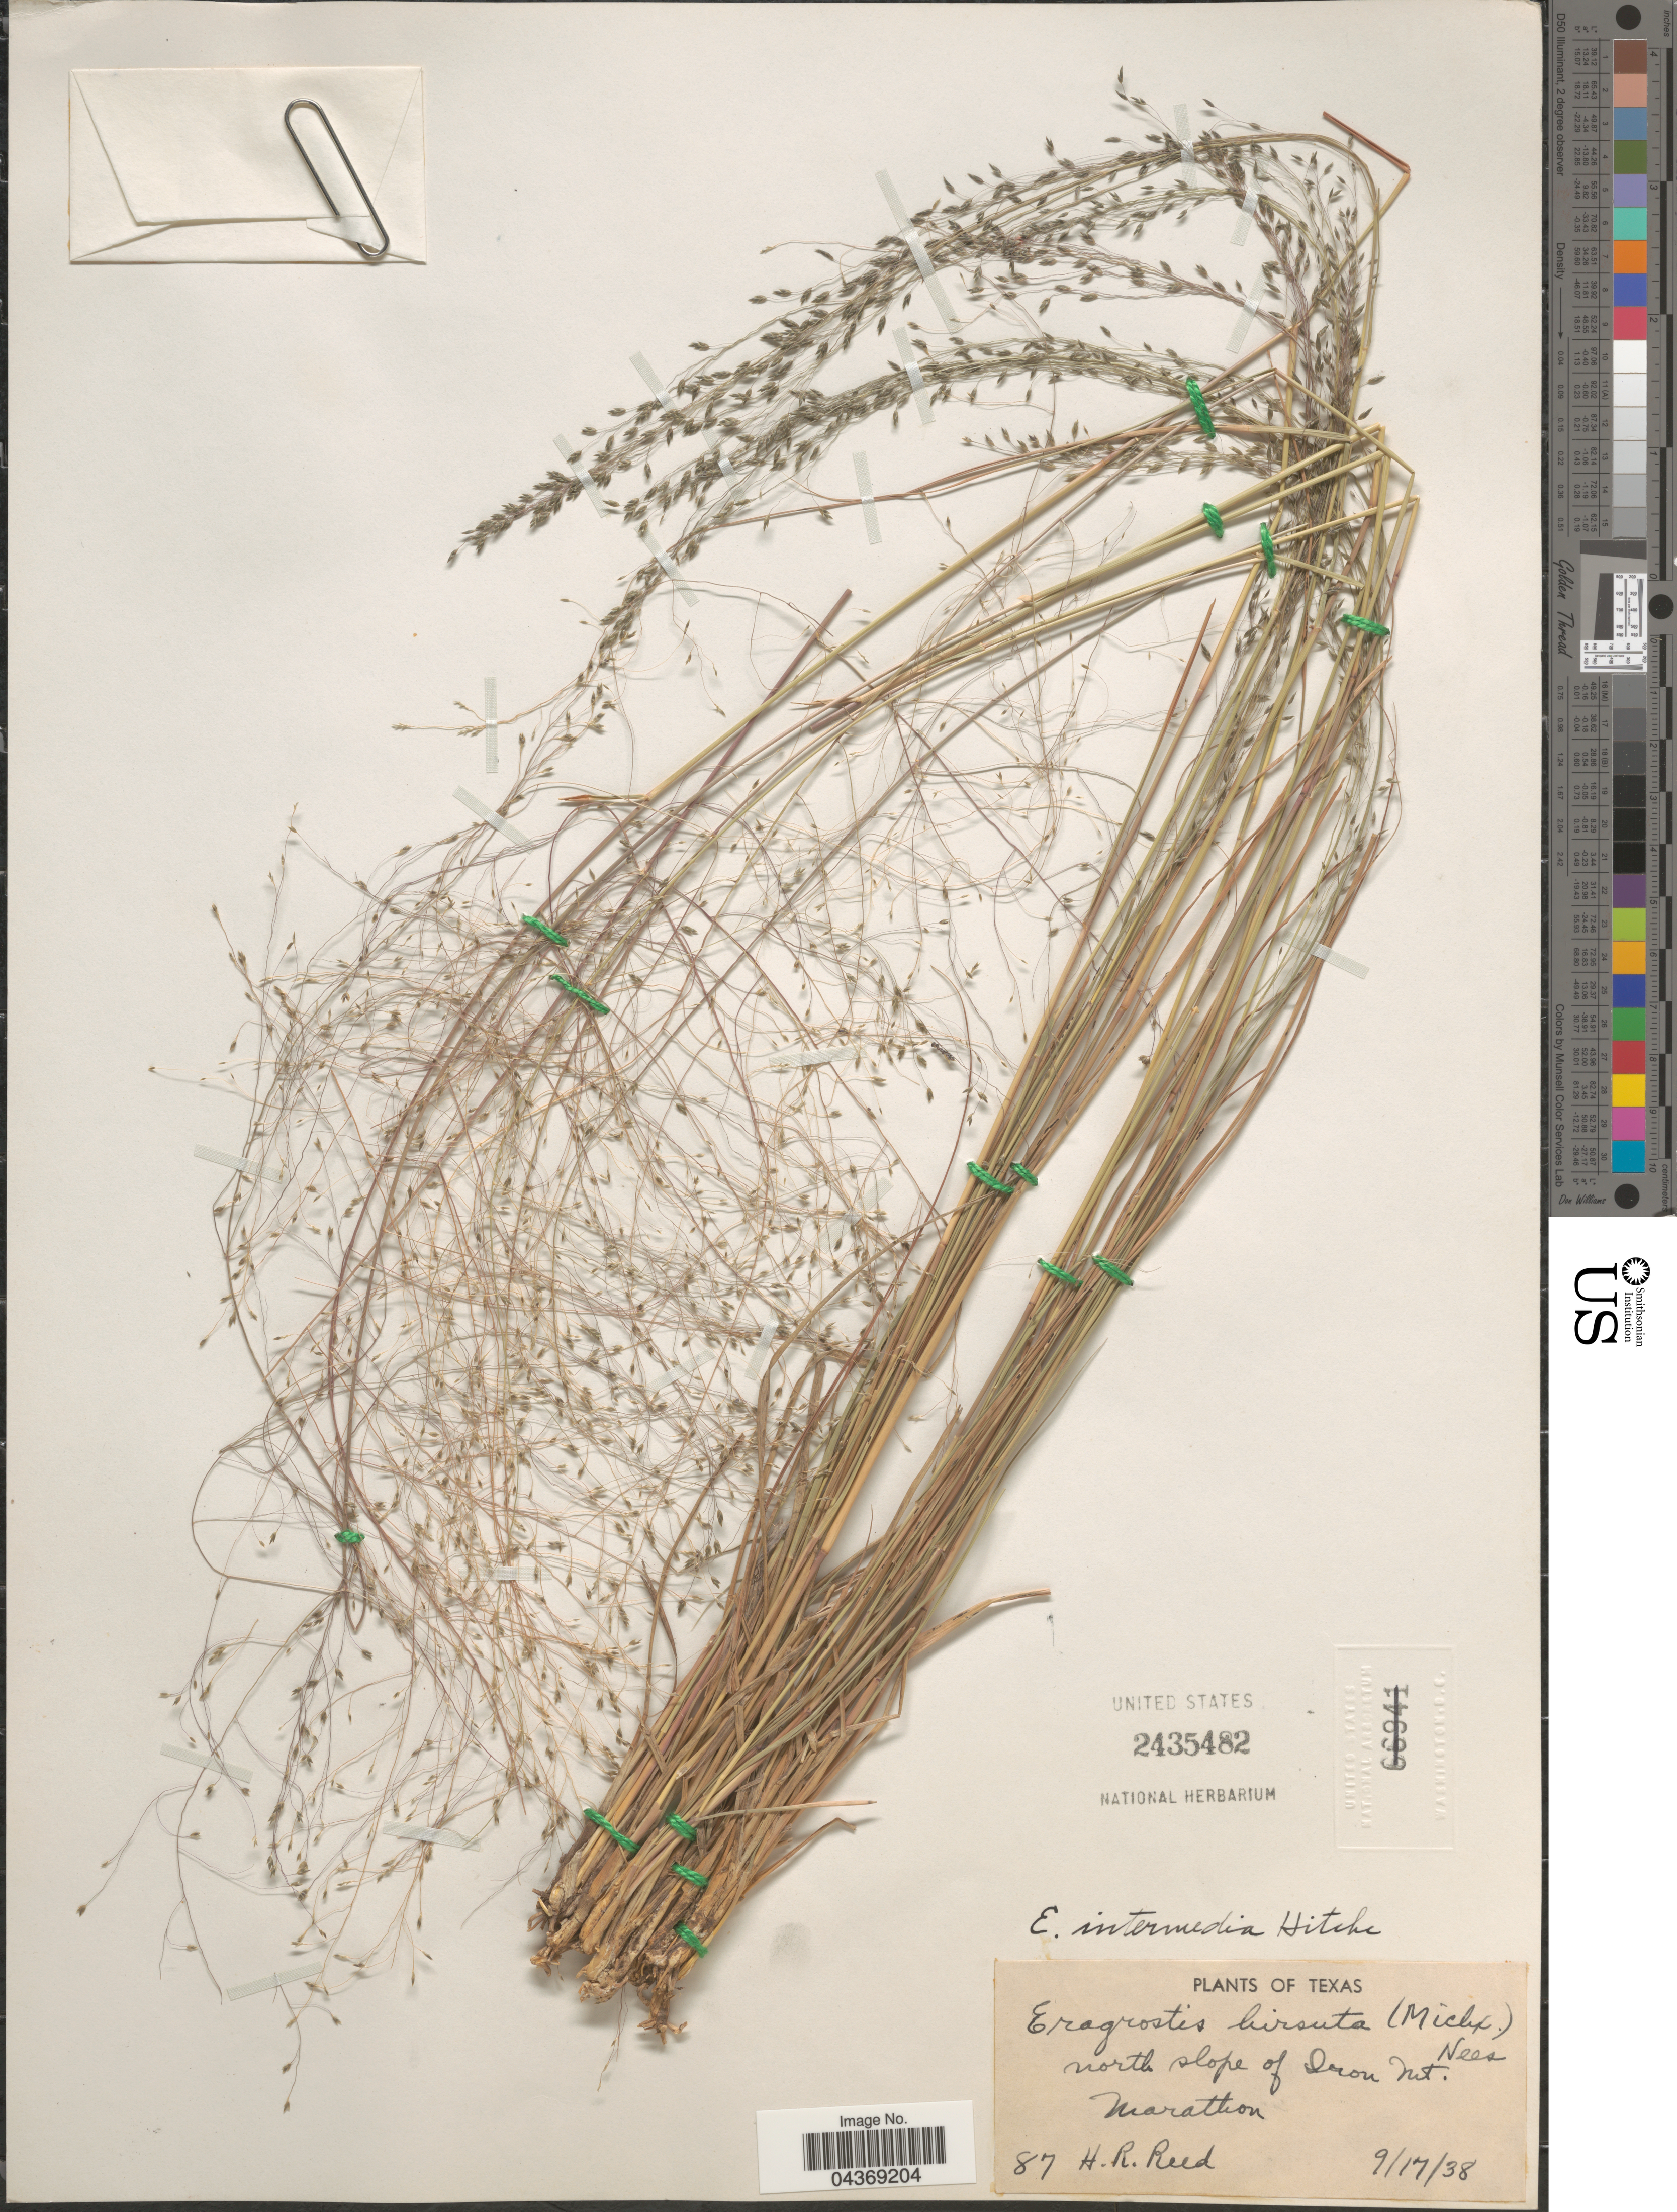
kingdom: Plantae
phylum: Tracheophyta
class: Liliopsida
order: Poales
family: Poaceae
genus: Eragrostis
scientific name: Eragrostis intermedia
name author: Hitchc.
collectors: H. Reed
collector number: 87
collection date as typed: Transcribed d/m/y: 17/9/38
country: United States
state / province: Texas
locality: North slope of Iron Mt. Marathon.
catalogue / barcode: US 2435482